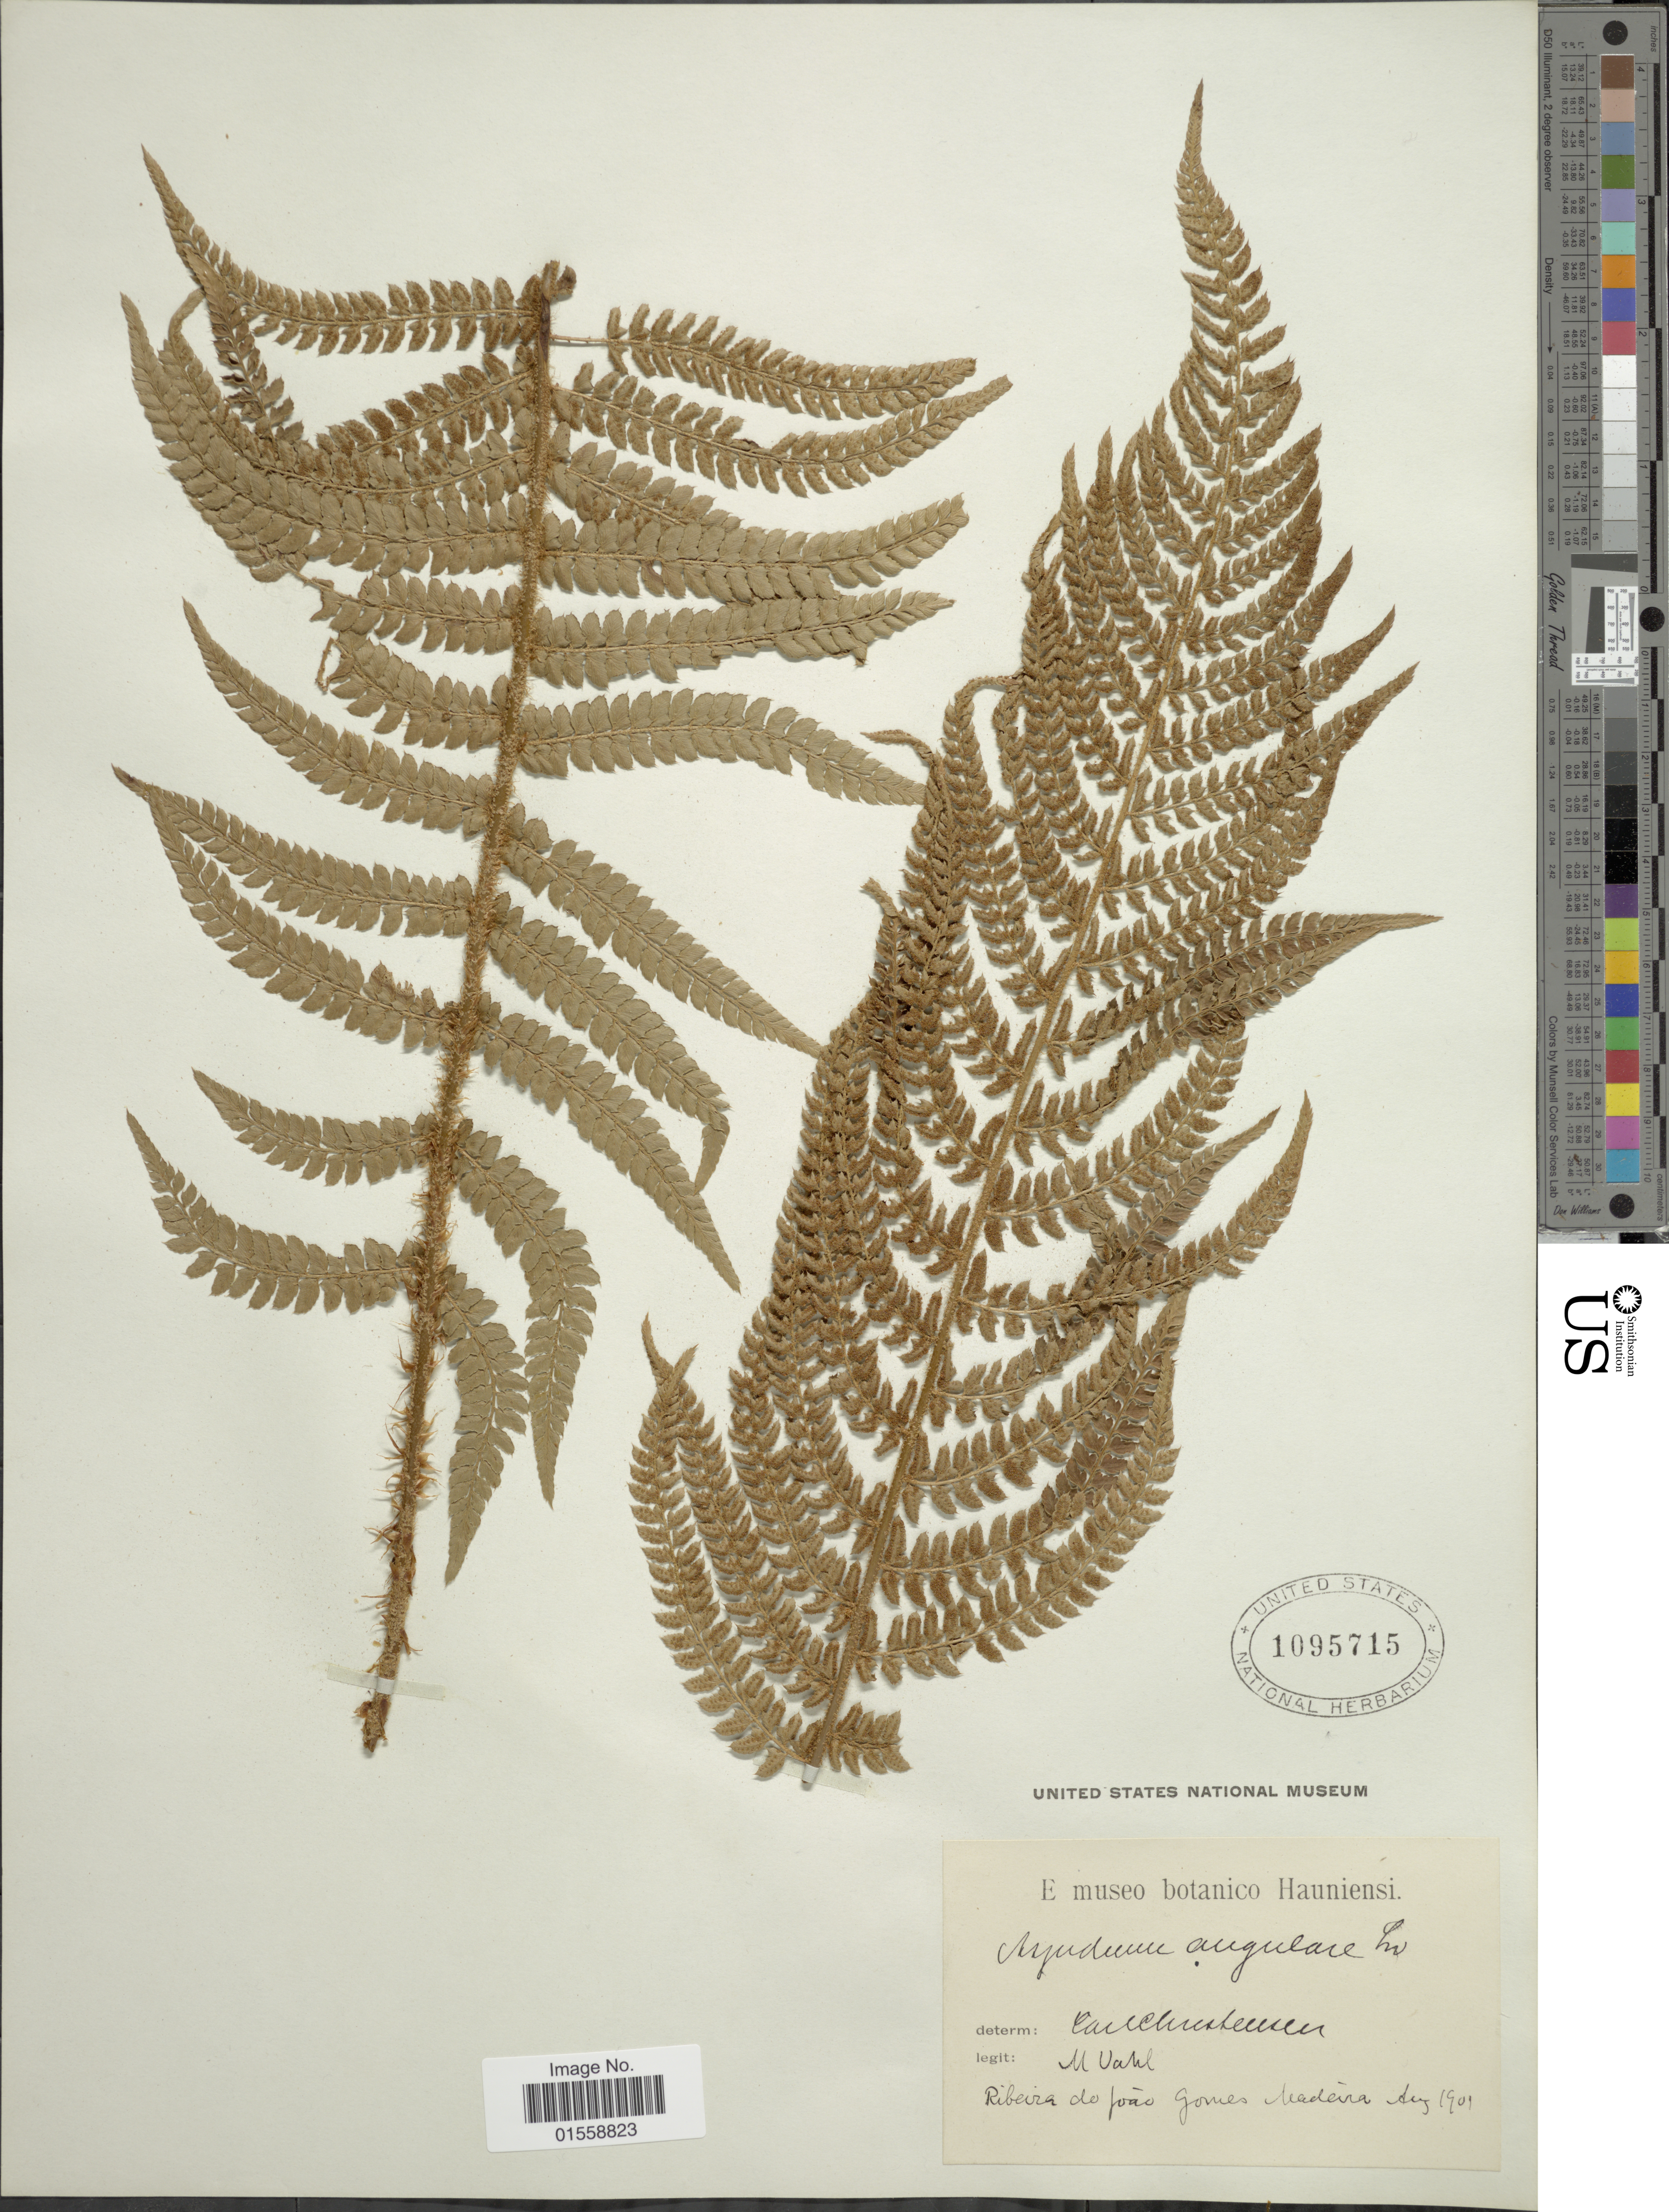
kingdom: Plantae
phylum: Tracheophyta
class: Polypodiopsida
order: Polypodiales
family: Dryopteridaceae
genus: Polystichum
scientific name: Polystichum setiferum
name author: (Forssk.) Moore ex Woynar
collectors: M. Vahl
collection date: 1901-08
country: Portugal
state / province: Madeira (Aut. Reg.)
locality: Ribeira do Joao Gomes Leadeira [interpreted]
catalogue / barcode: US 1095715